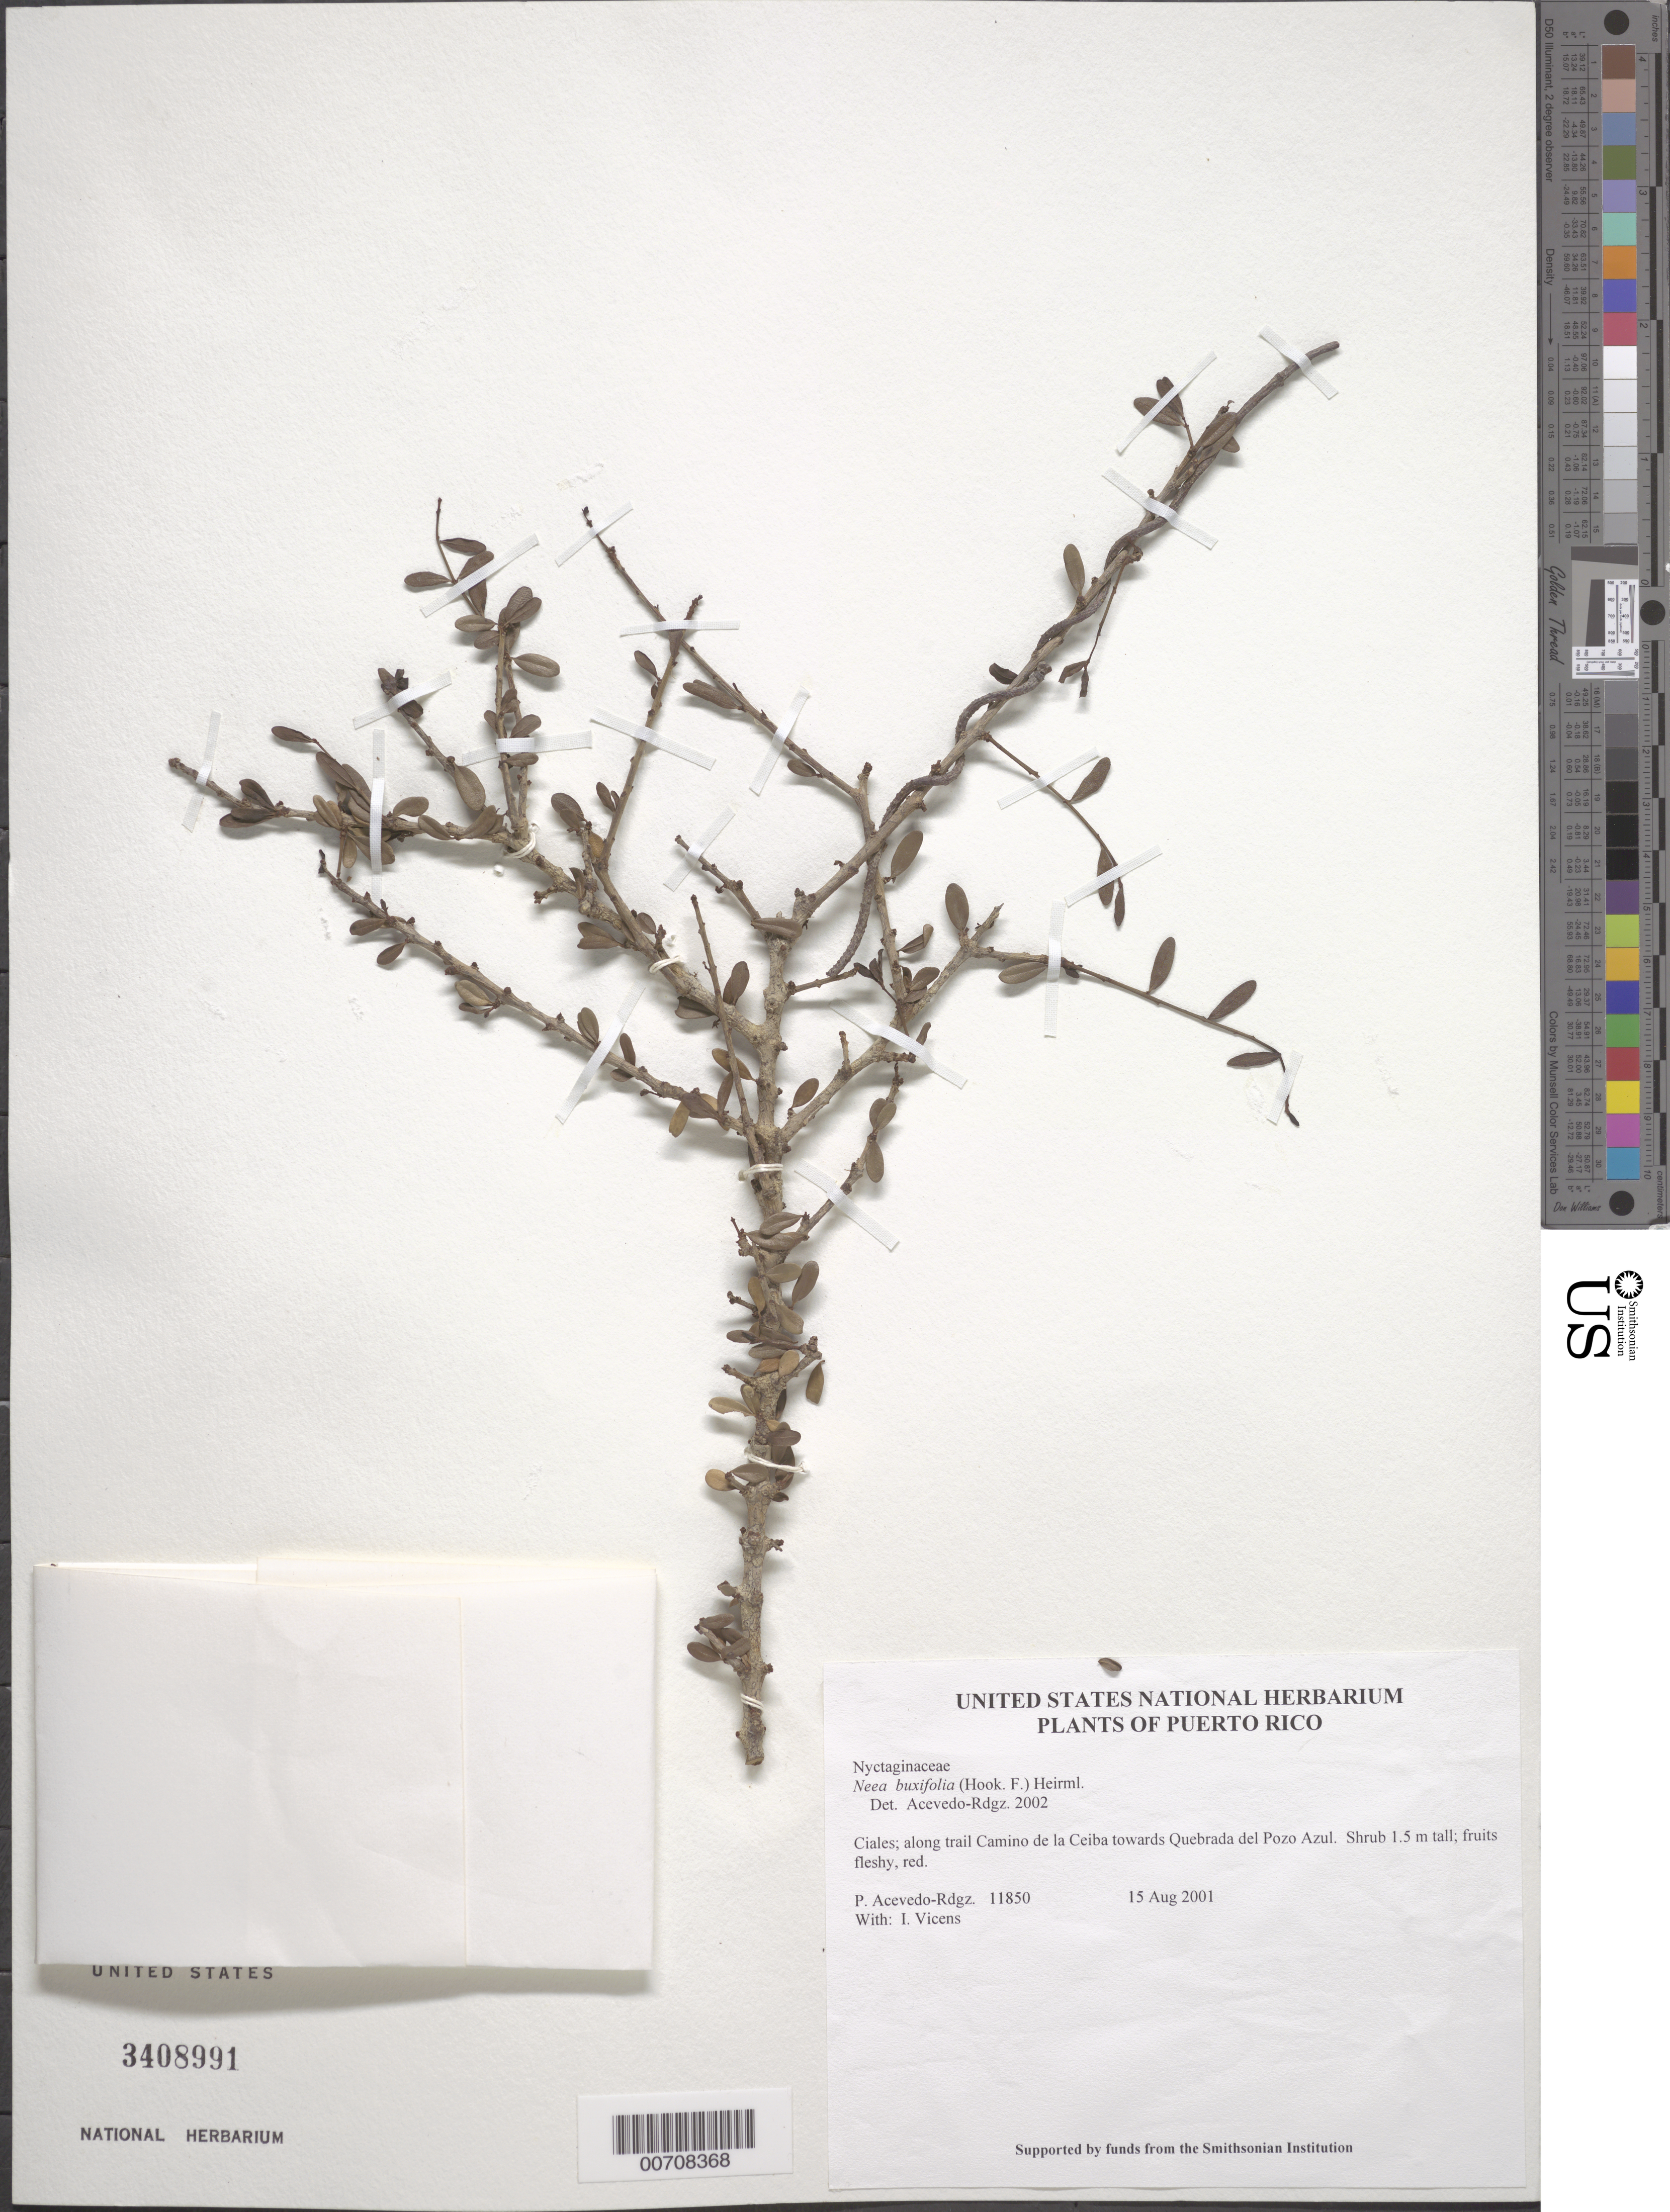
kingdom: Plantae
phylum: Tracheophyta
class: Magnoliopsida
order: Caryophyllales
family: Nyctaginaceae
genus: Neea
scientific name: Neea buxifolia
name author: (Hook. f.) Heimerl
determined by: Acevedo-Rodríguez, P., (BOT), Smithsonian Institution - National Museum of Natural History (UNITED STATES)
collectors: P. Acevedo-Rodr. & I. Vicens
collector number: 11850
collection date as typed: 15 Aug 2001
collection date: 2001-08-15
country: Puerto Rico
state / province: Ciales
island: Puerto Rico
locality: Ciales; along trail Camino de la Ceiba towards Quebrada del Pozo Azul.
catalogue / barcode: US 3408991